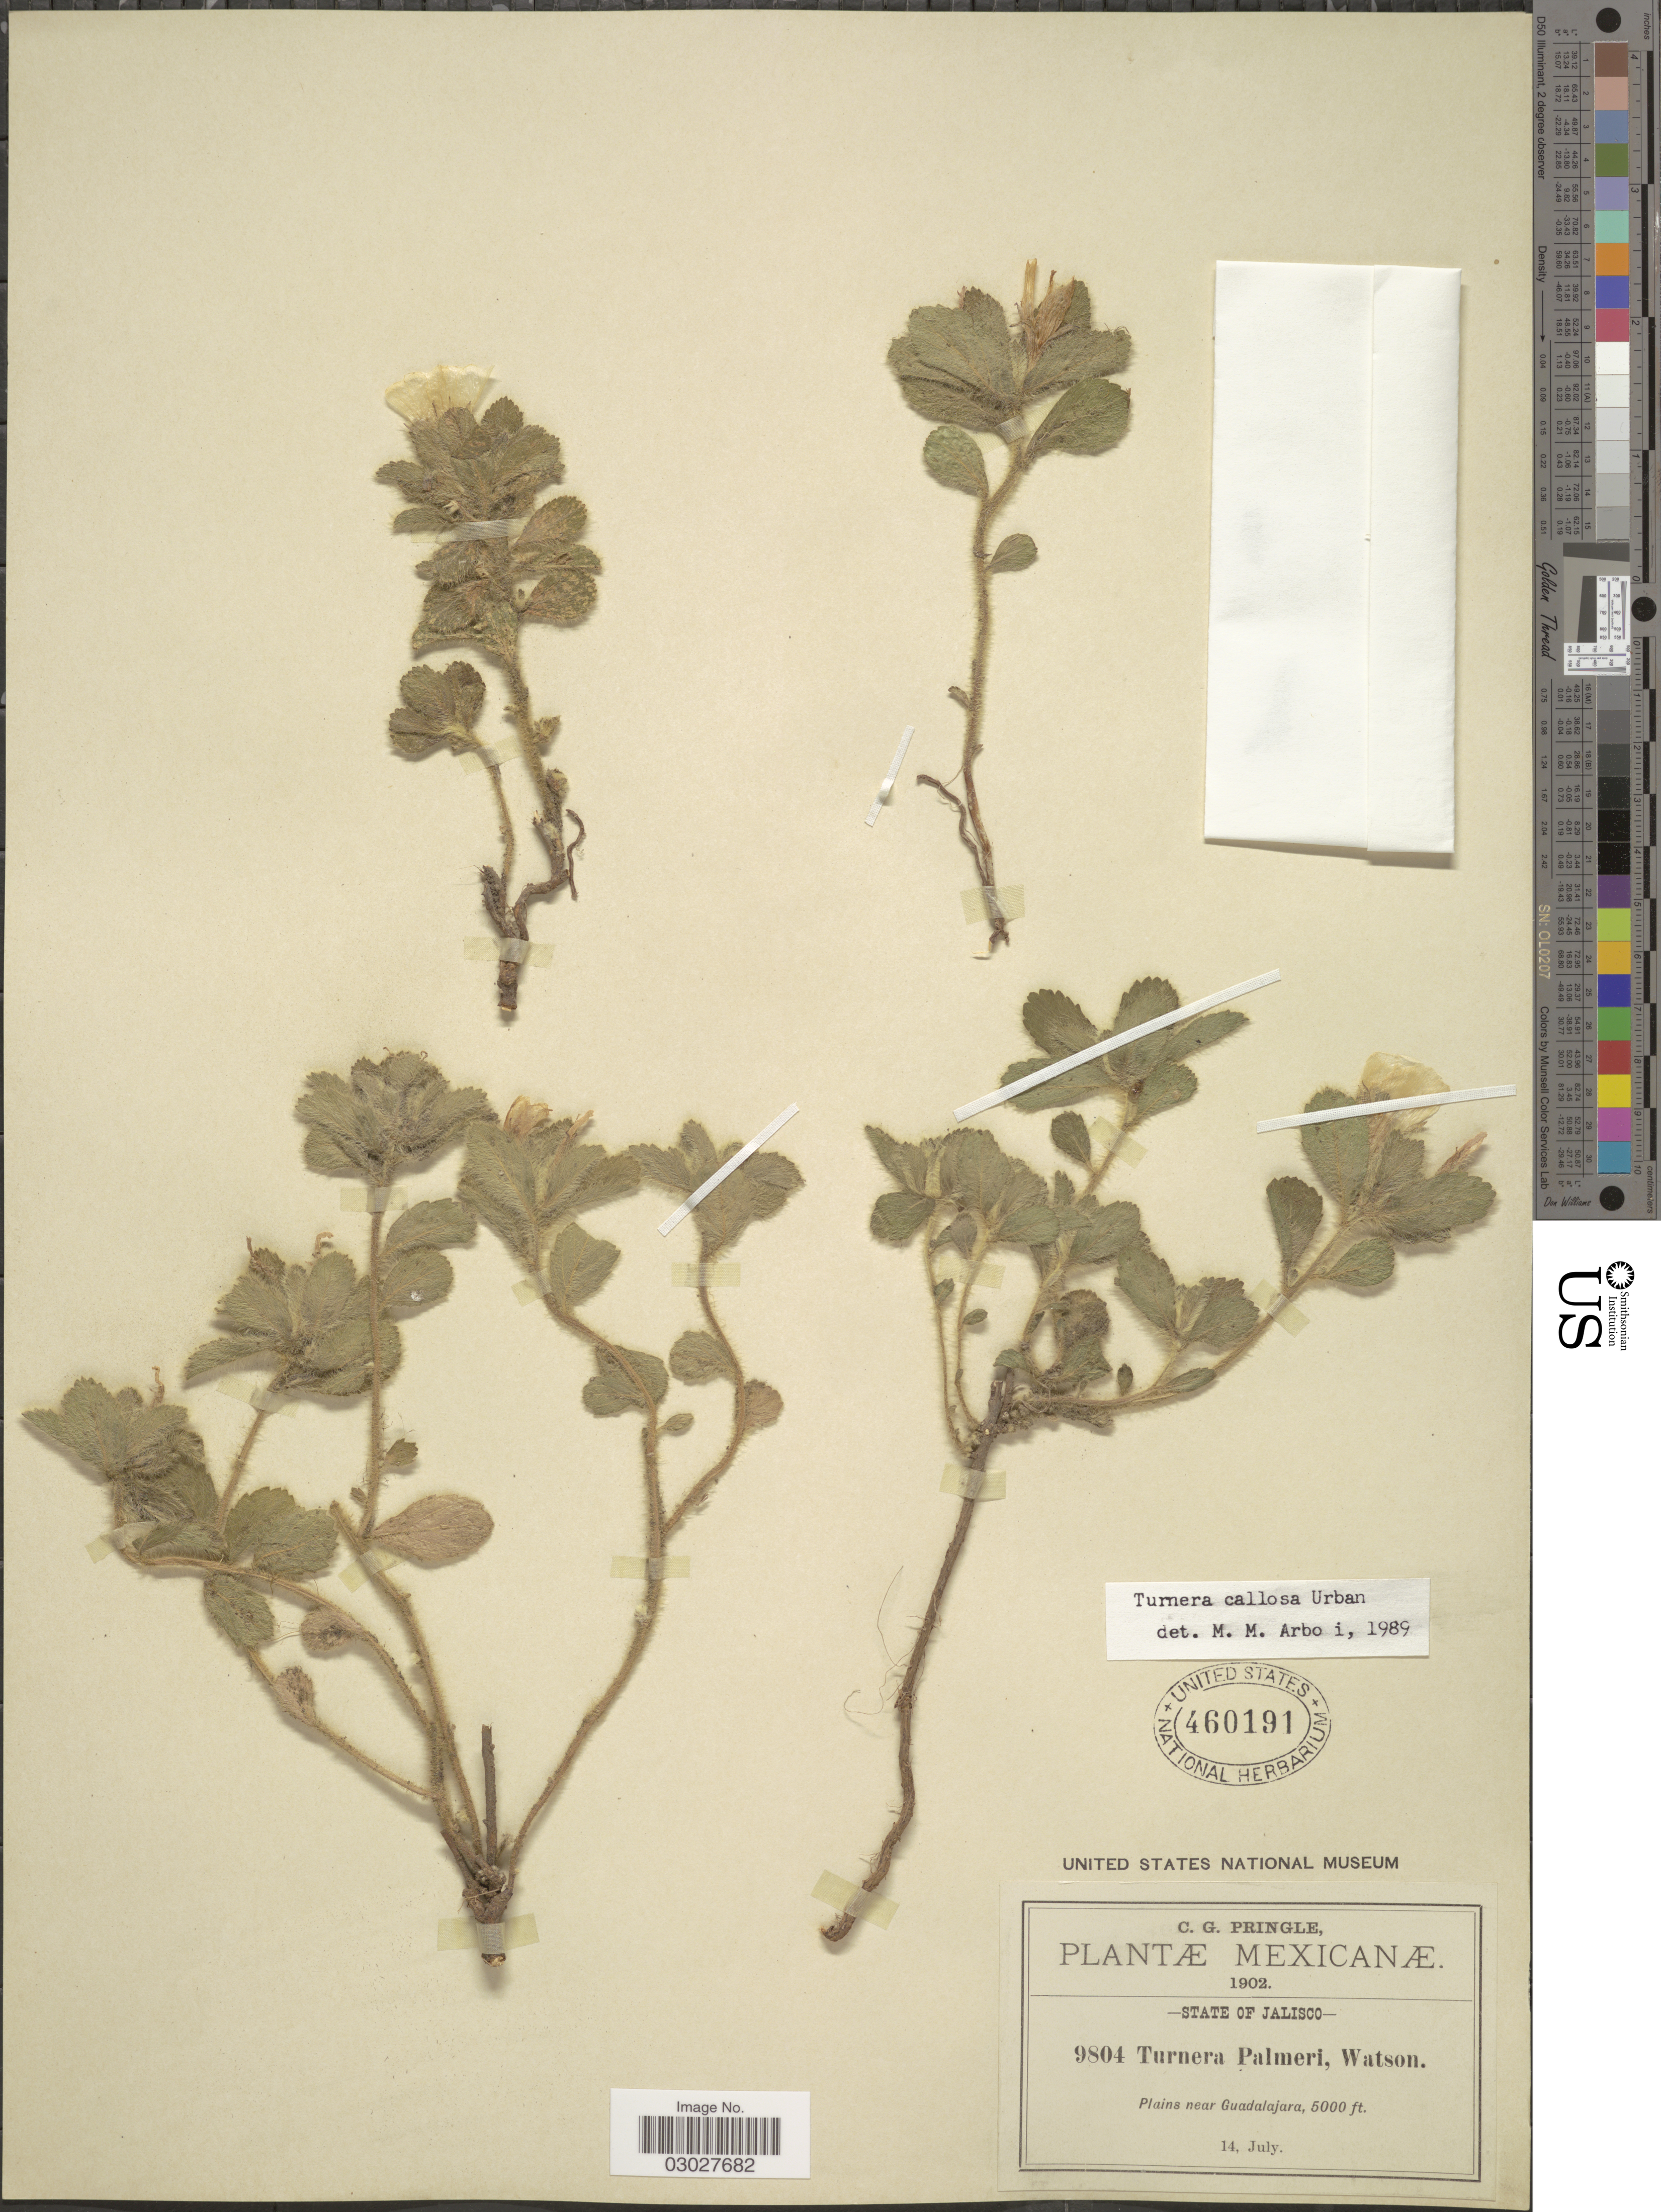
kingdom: Plantae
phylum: Tracheophyta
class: Magnoliopsida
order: Malpighiales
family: Turneraceae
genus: Turnera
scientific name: Turnera callosa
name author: Urb.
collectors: C. G. Pringle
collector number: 9804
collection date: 1902-07-14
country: Mexico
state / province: Jalisco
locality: Plains near Guadalajara.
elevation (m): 1524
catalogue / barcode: US 460191